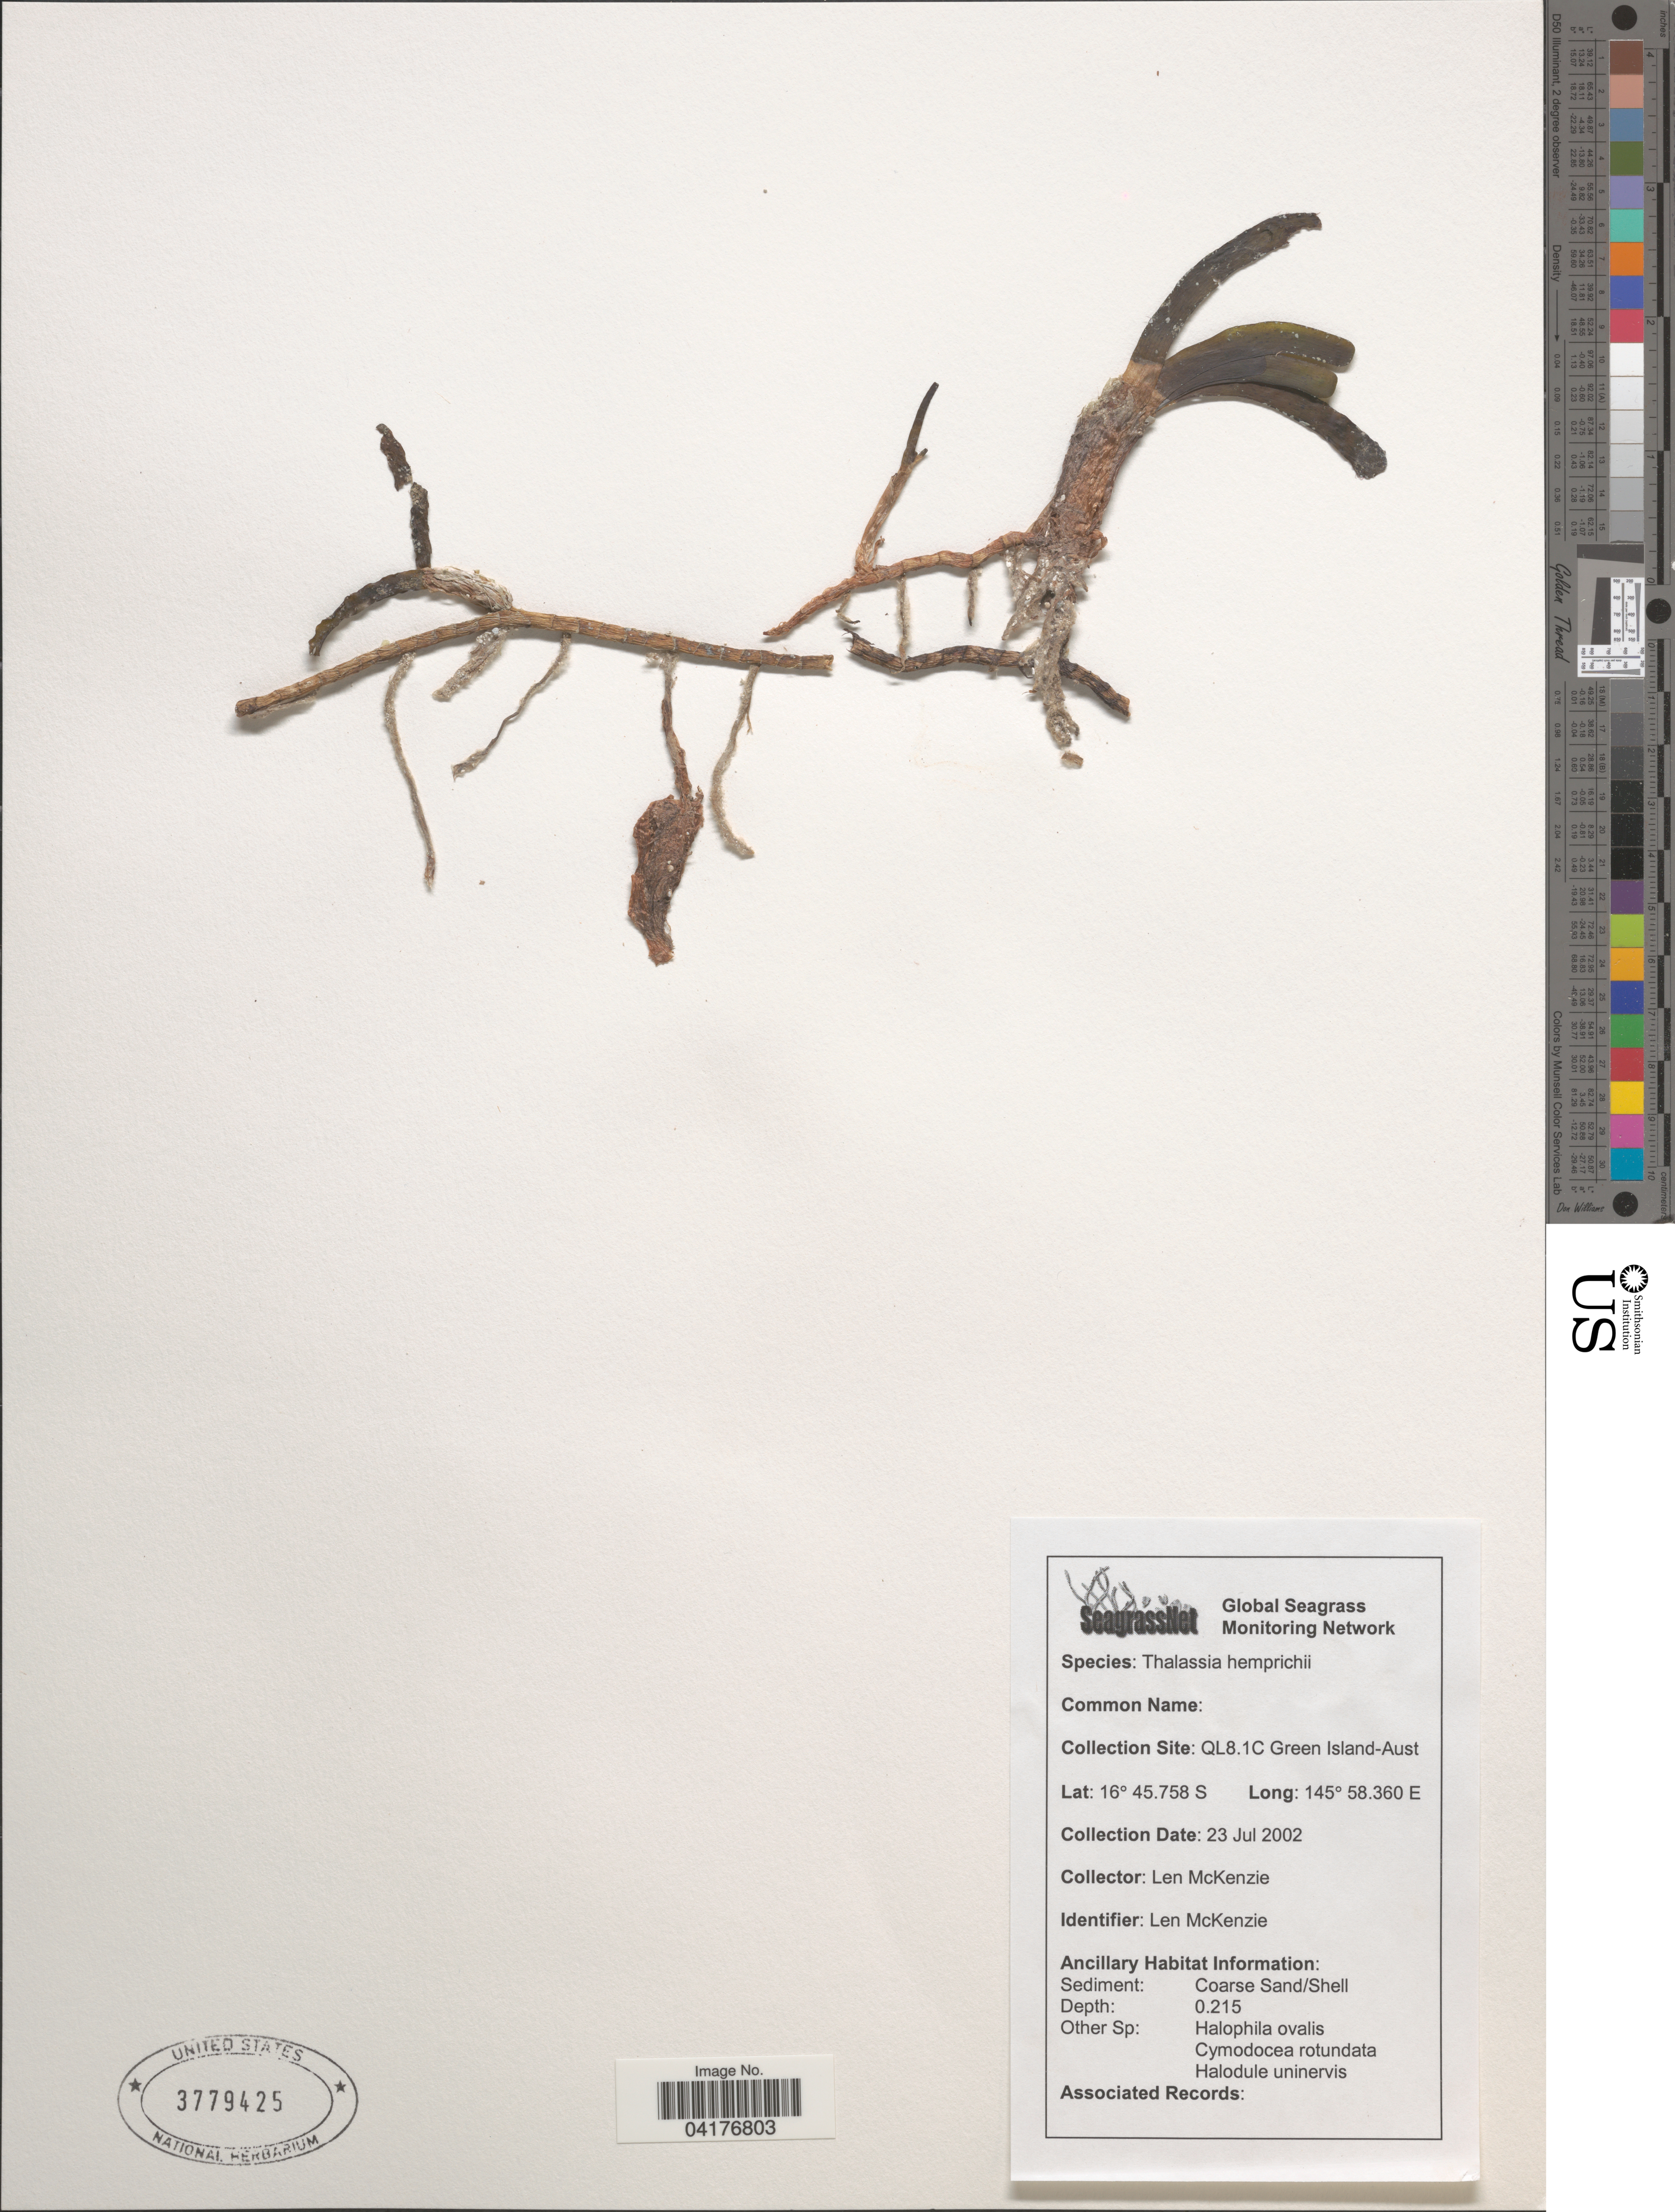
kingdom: Plantae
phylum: Tracheophyta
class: Liliopsida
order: Alismatales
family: Hydrocharitaceae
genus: Enhalus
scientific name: Enhalus acoroides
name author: (L. f.) Royle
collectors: L. McKenzie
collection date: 2002-07-23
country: Australia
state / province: Queensland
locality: QL8.1C Green Island.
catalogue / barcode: US 3779425